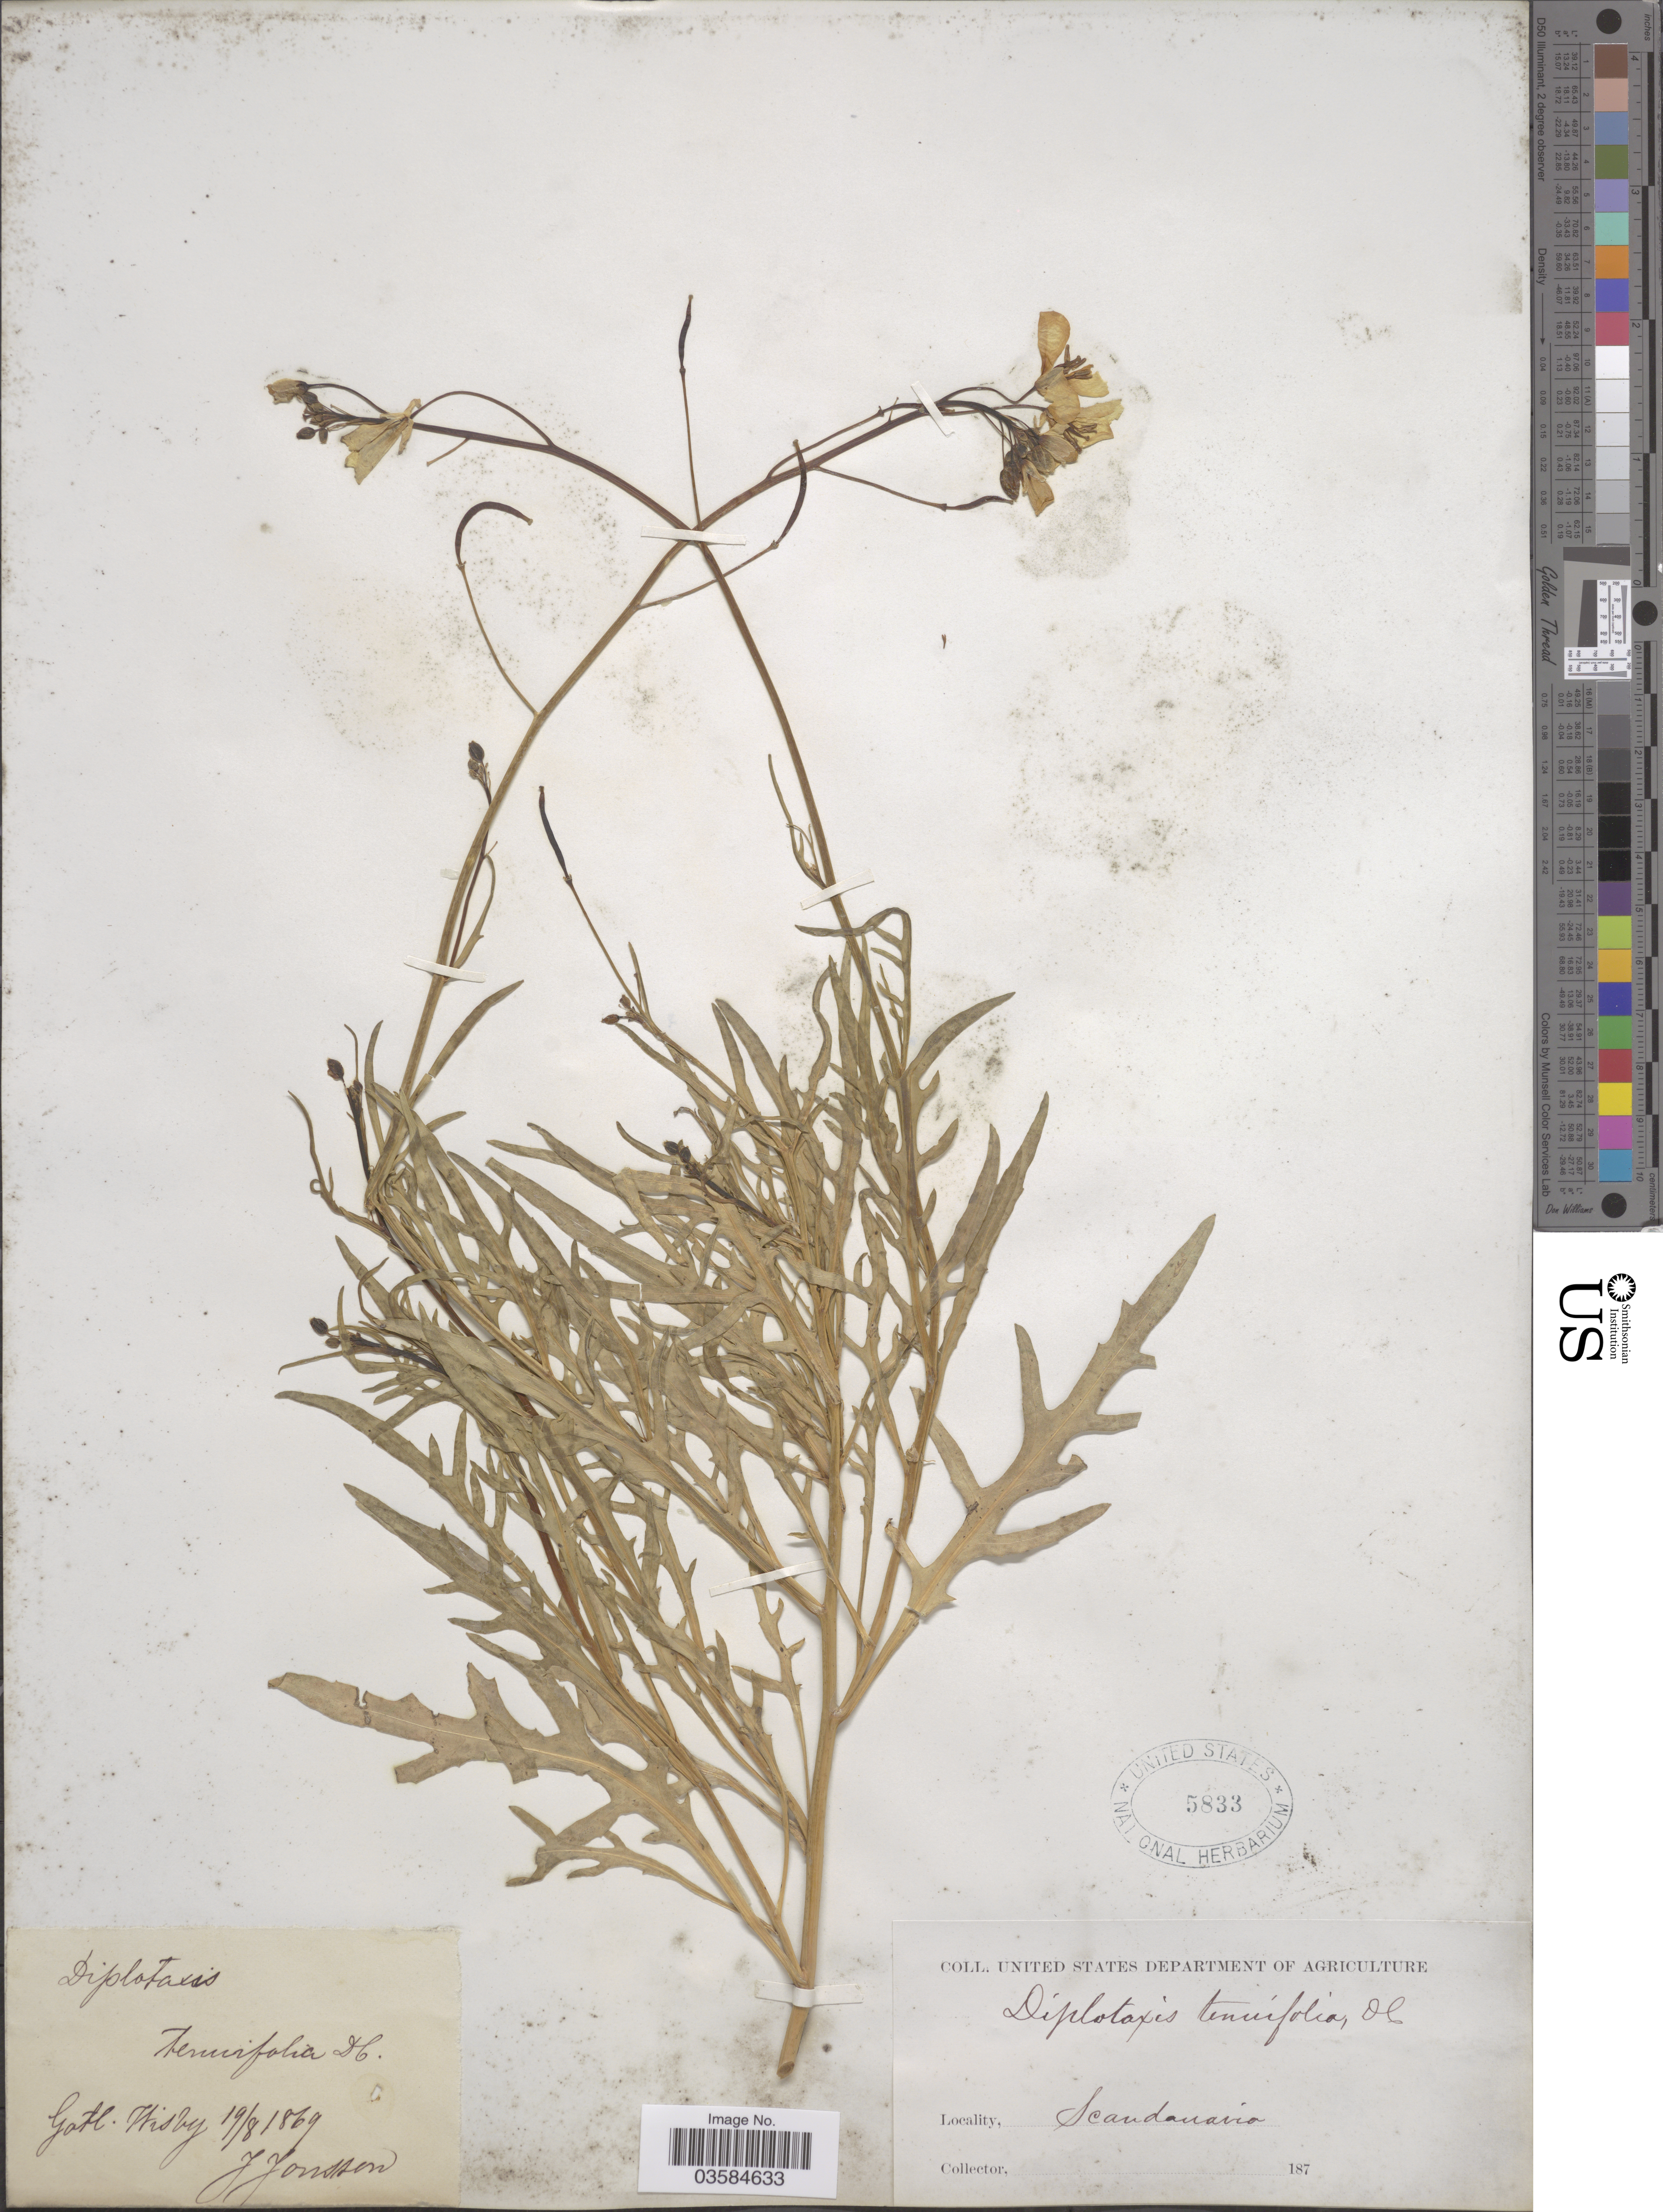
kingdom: Plantae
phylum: Tracheophyta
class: Magnoliopsida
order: Brassicales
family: Brassicaceae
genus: Diplotaxis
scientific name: Diplotaxis tenuifolia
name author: (L.) DC.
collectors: J. Jonsson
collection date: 1869-08-19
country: Sweden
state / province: Gotland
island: Gotland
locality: Gotl. Wisby. Scandinavia.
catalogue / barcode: US 5833